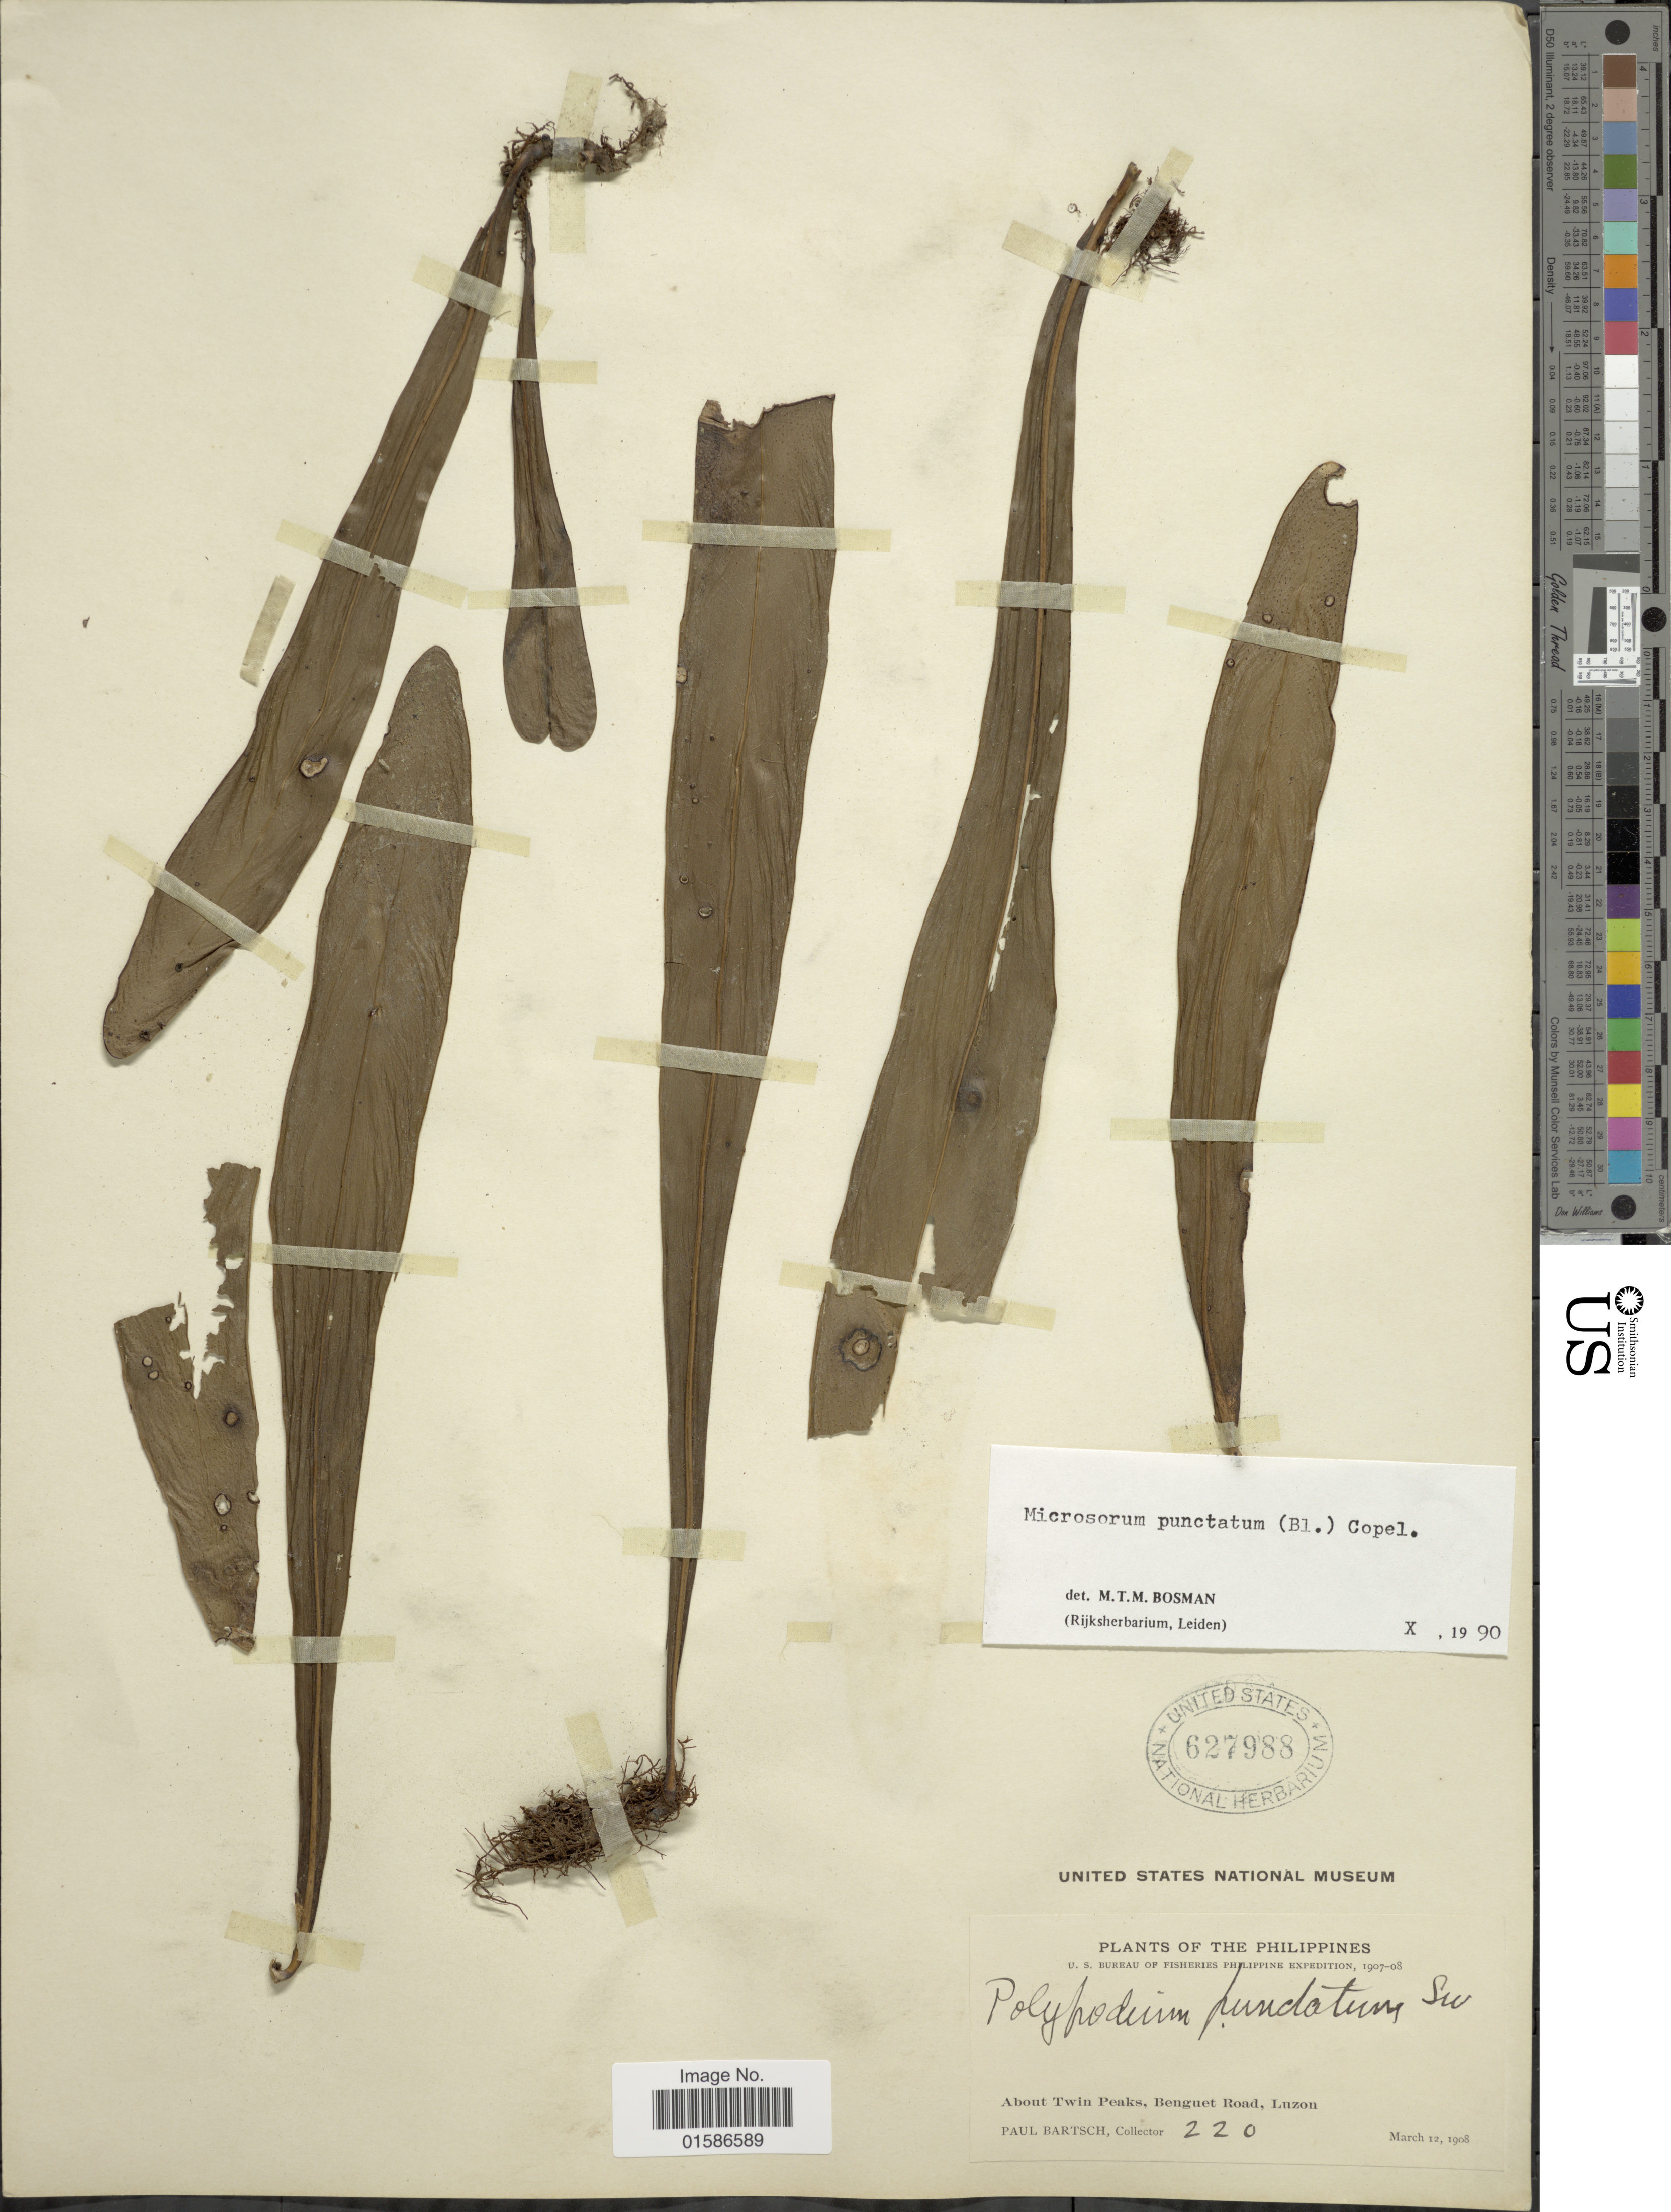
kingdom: Plantae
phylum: Tracheophyta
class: Polypodiopsida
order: Polypodiales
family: Polypodiaceae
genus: Microsorum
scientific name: Microsorum punctatum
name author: (L.) Copel.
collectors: P. Bartsch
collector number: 220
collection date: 1908-03-12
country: Philippines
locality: About Twin Peaks, Benguet Road, Luzon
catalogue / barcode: US 627988